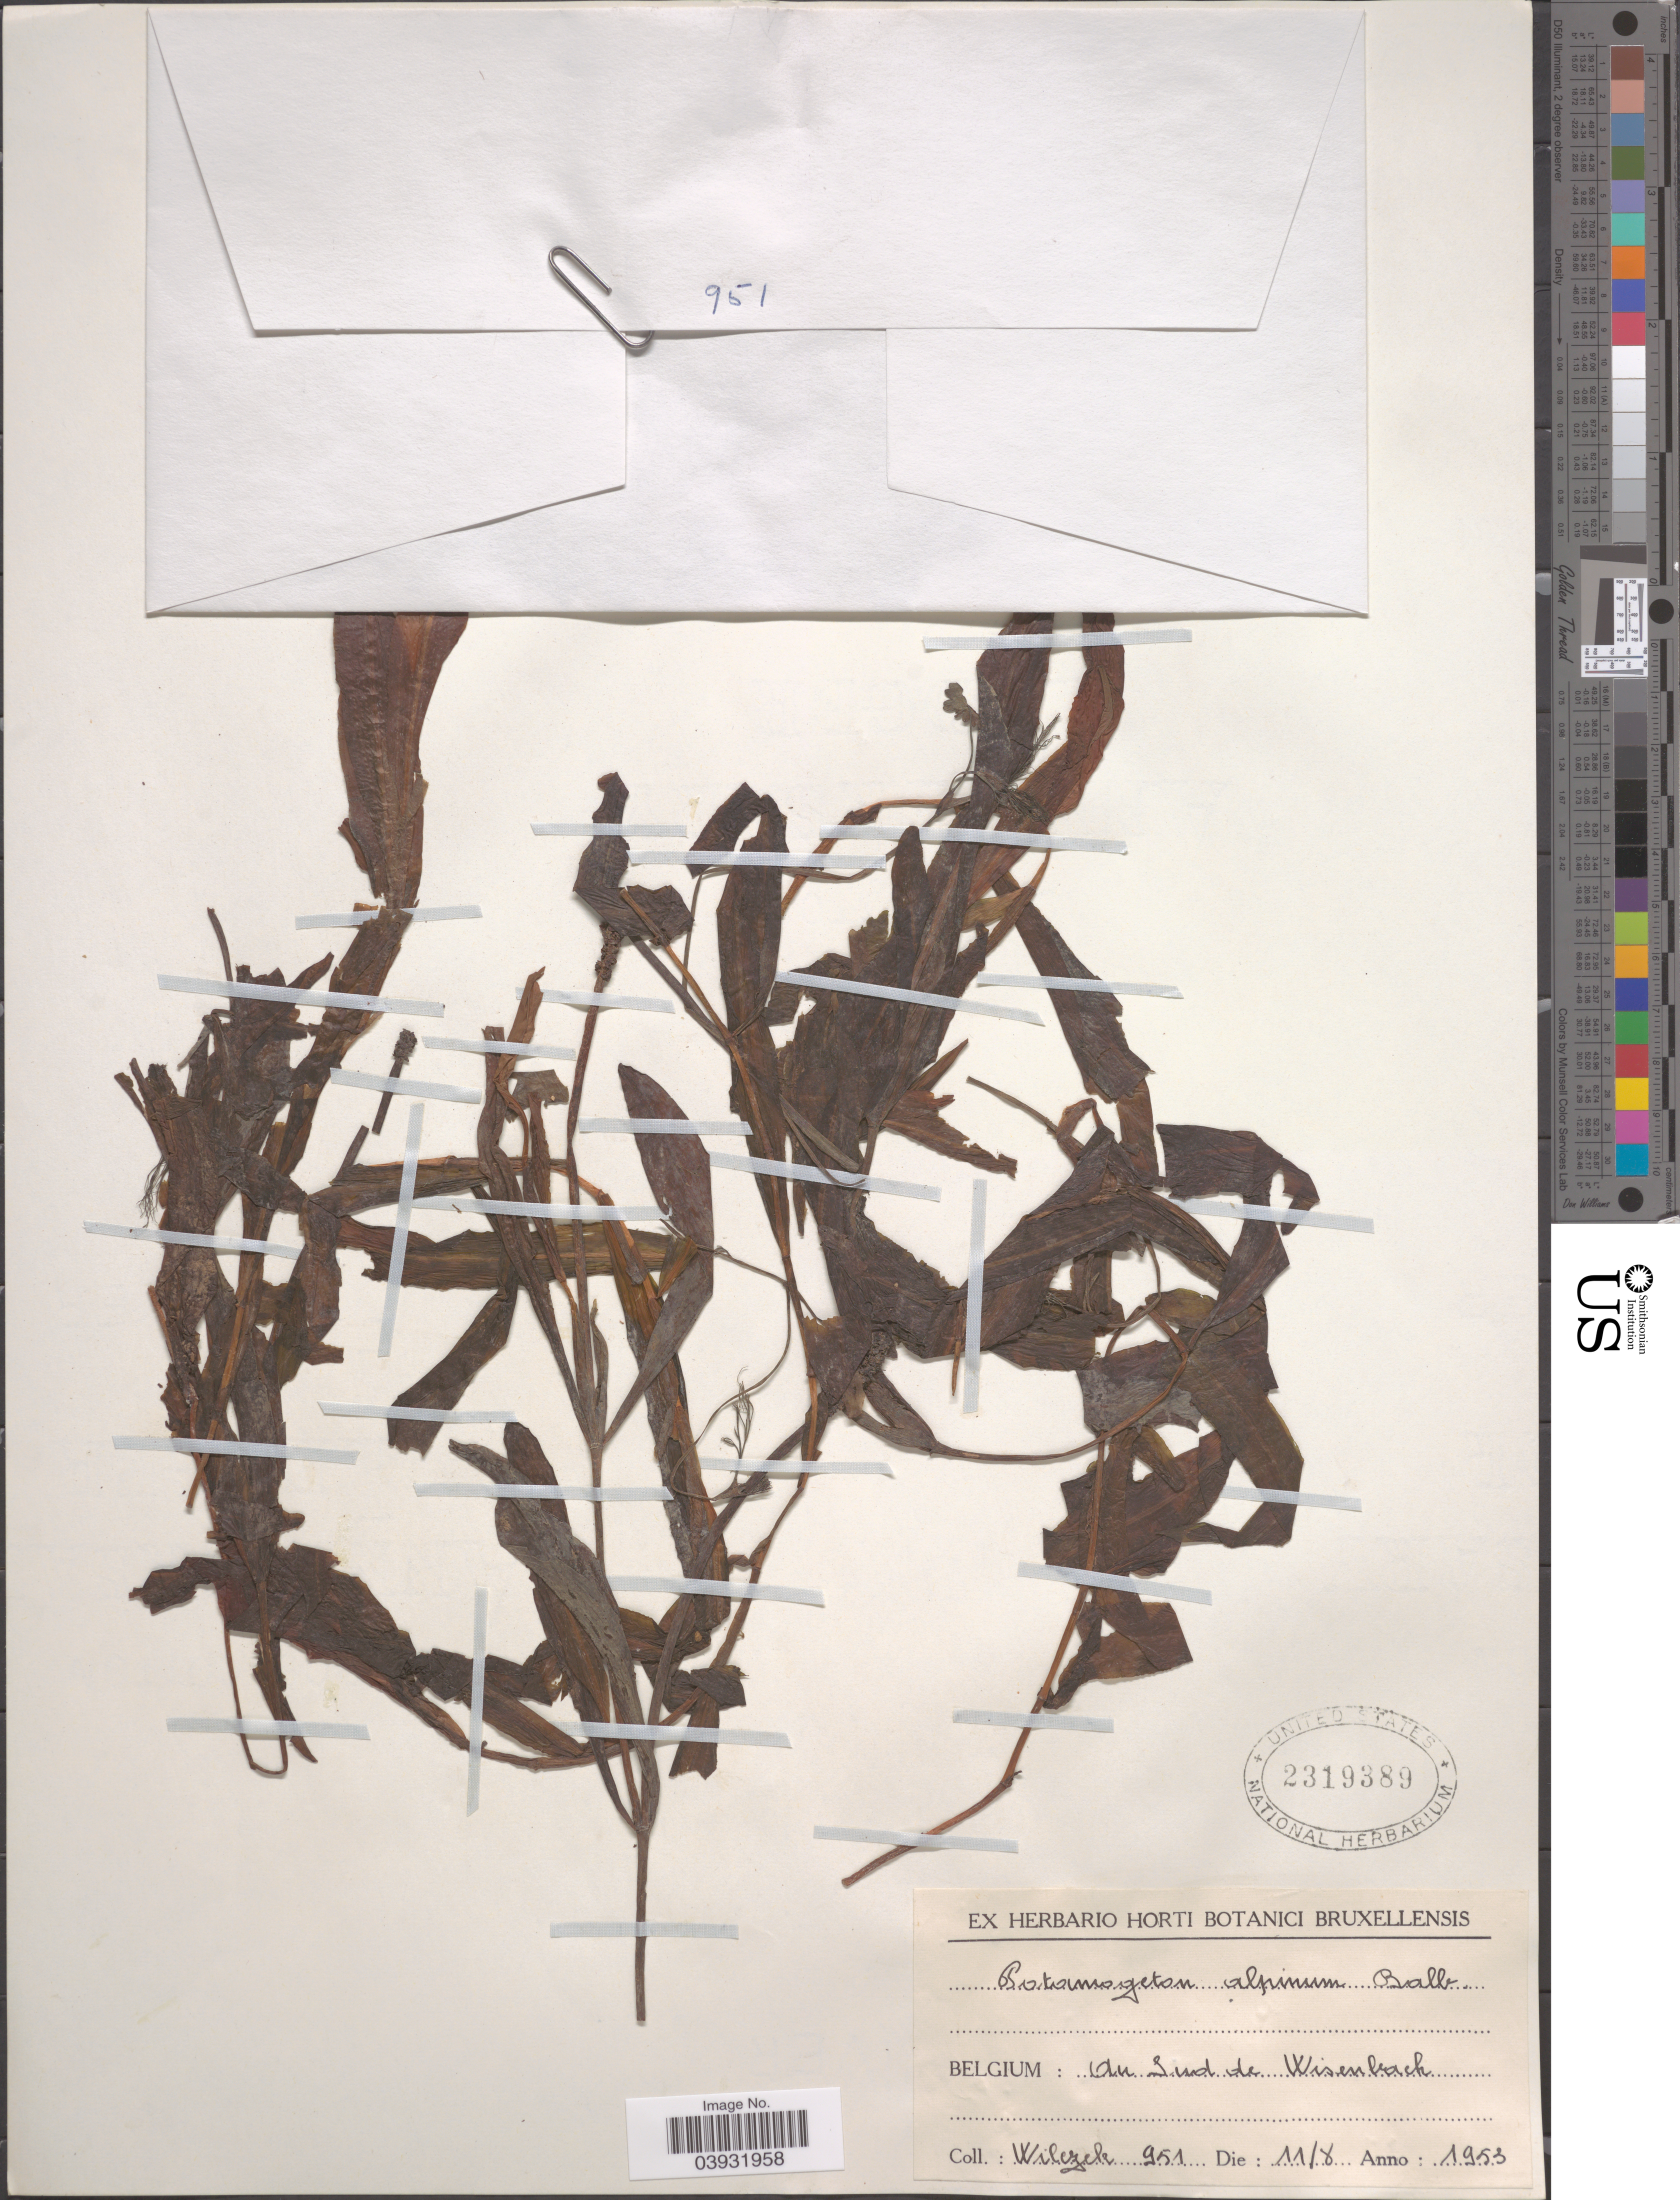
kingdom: Plantae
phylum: Tracheophyta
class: Liliopsida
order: Alismatales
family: Potamogetonaceae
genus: Potamogeton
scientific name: Potamogeton alpinus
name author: Balb.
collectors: -. Wilezek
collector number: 951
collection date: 1953-08-11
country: Belgium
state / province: Brussels, Capital District of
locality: Au Sud de Wisenback.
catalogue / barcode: US 2319389